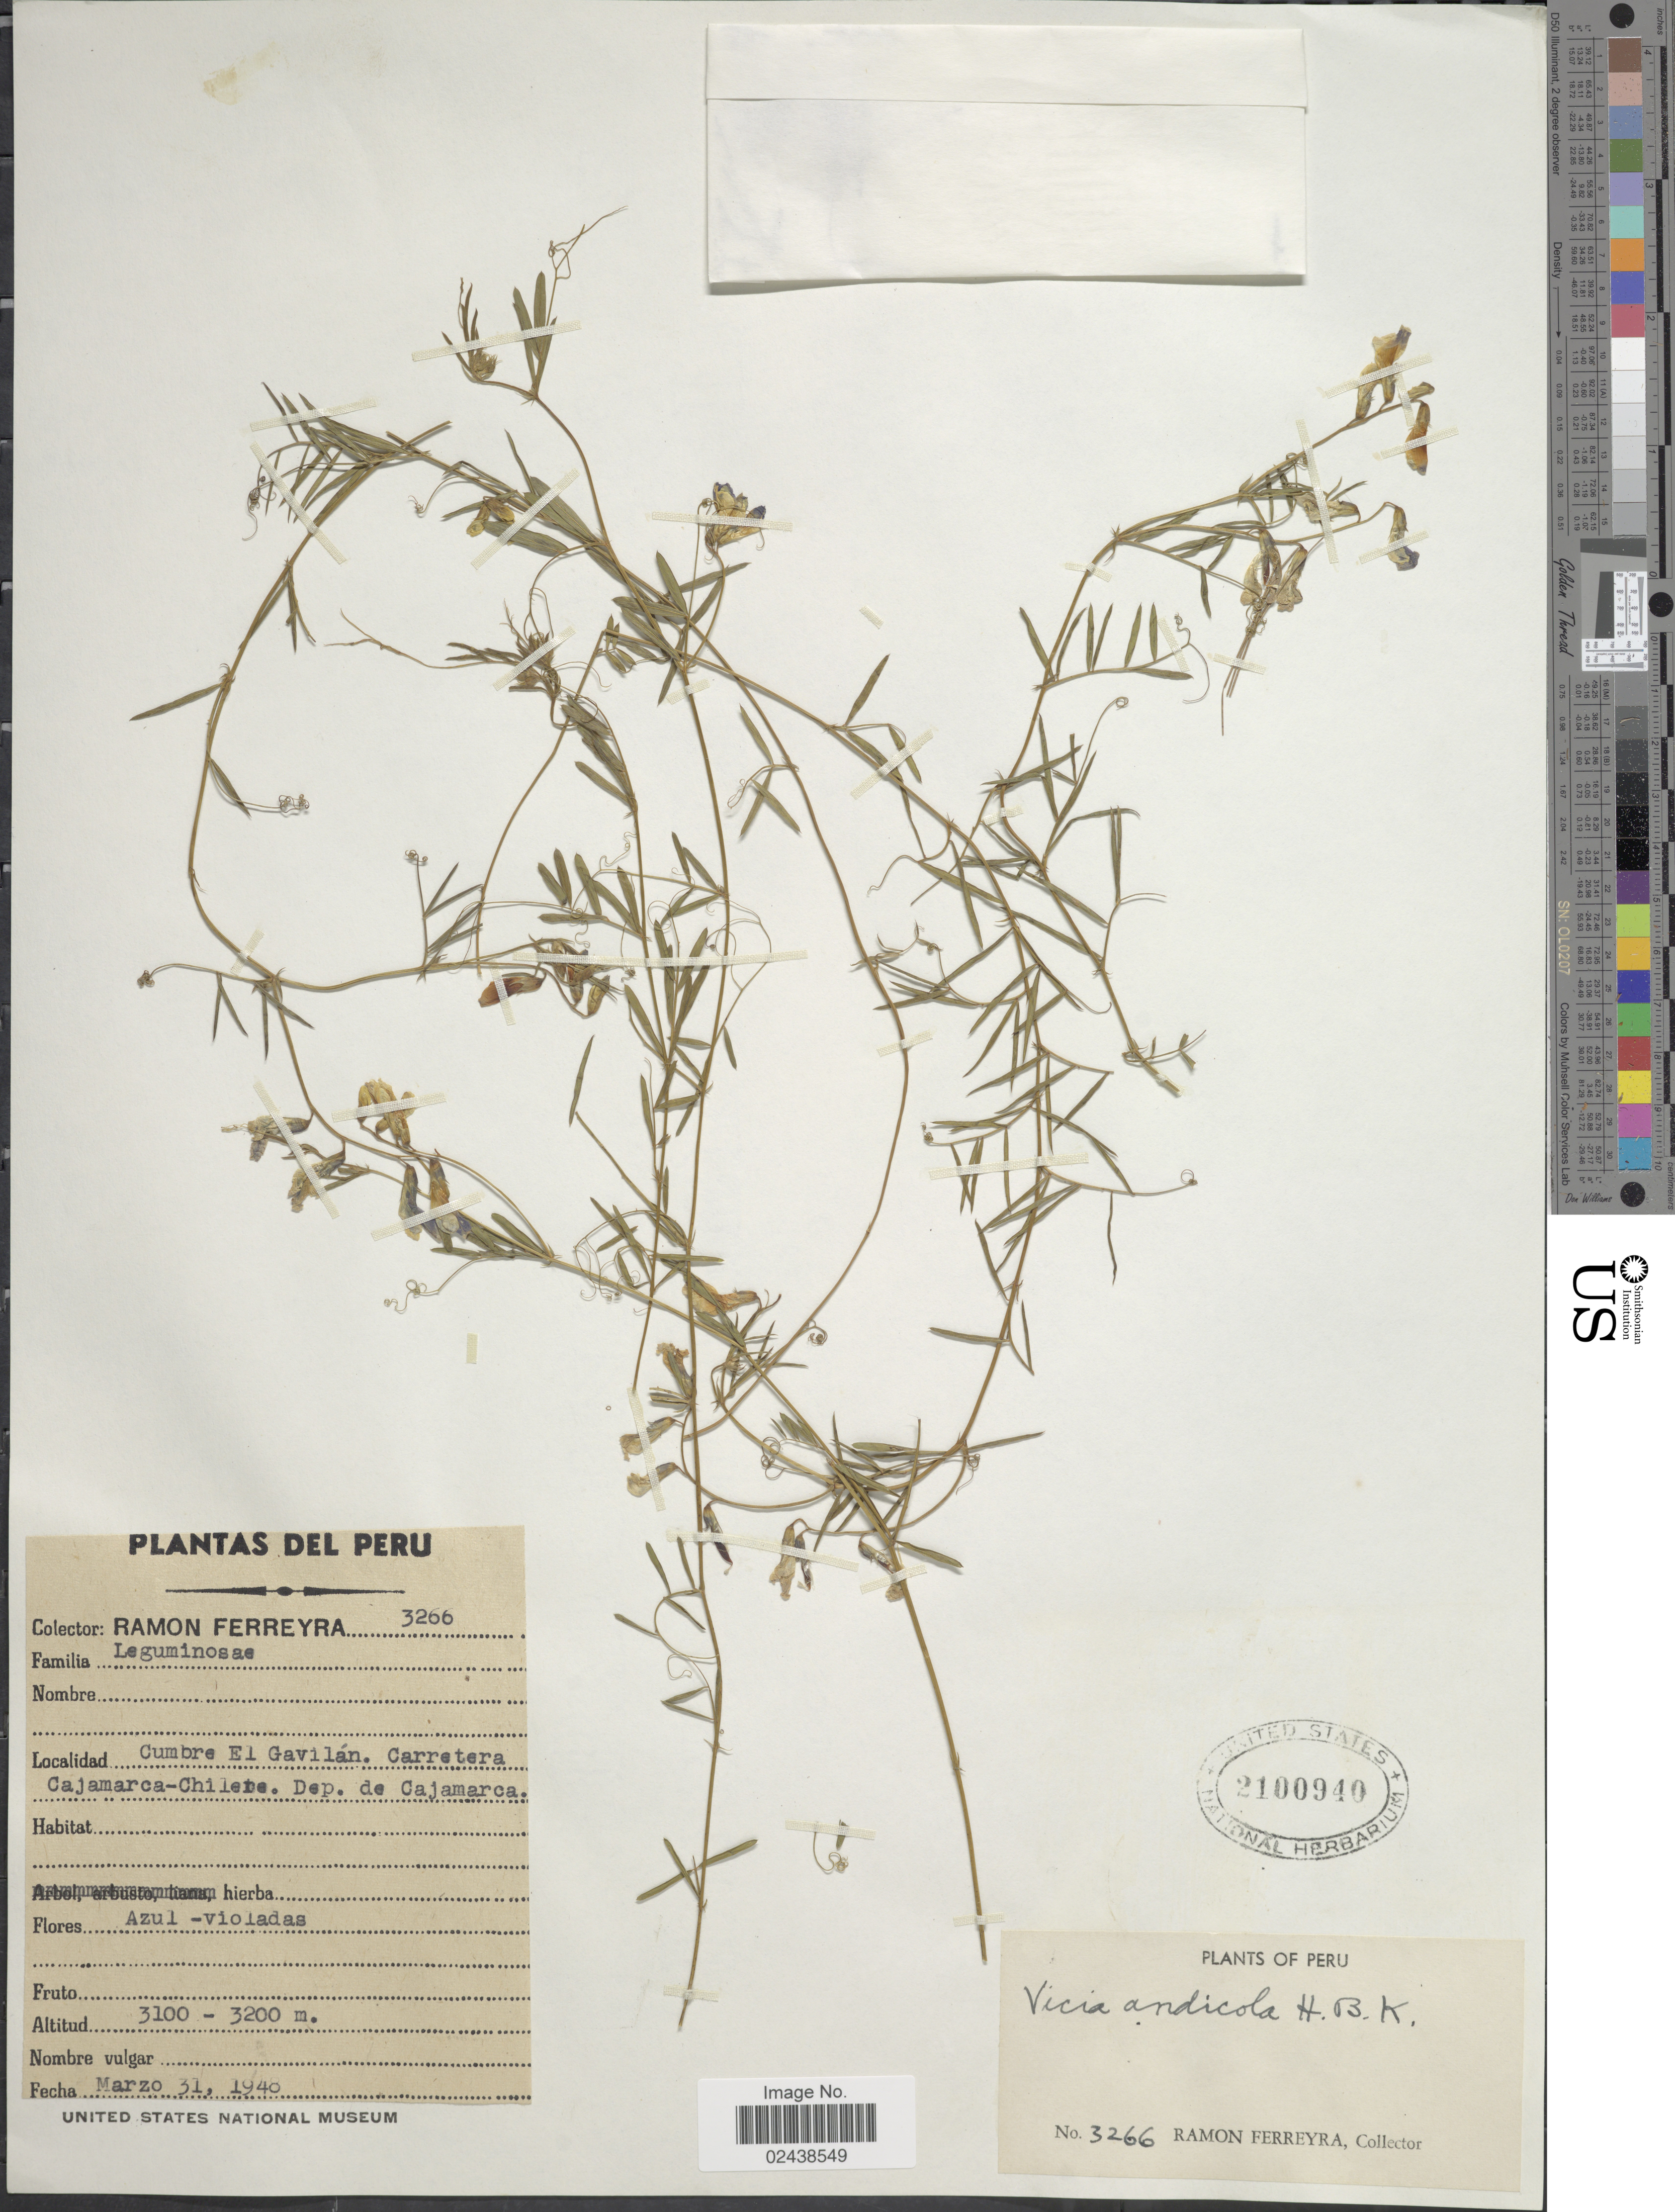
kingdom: Plantae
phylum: Tracheophyta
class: Magnoliopsida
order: Fabales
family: Fabaceae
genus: Vicia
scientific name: Vicia andicola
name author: Kunth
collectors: R. A. Ferreyra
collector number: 3266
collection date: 1948-03-31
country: Peru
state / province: Cajamarca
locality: Cumbre El Gavilán, Carretera Cajamarca - Chilete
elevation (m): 3100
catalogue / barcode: US 2100940